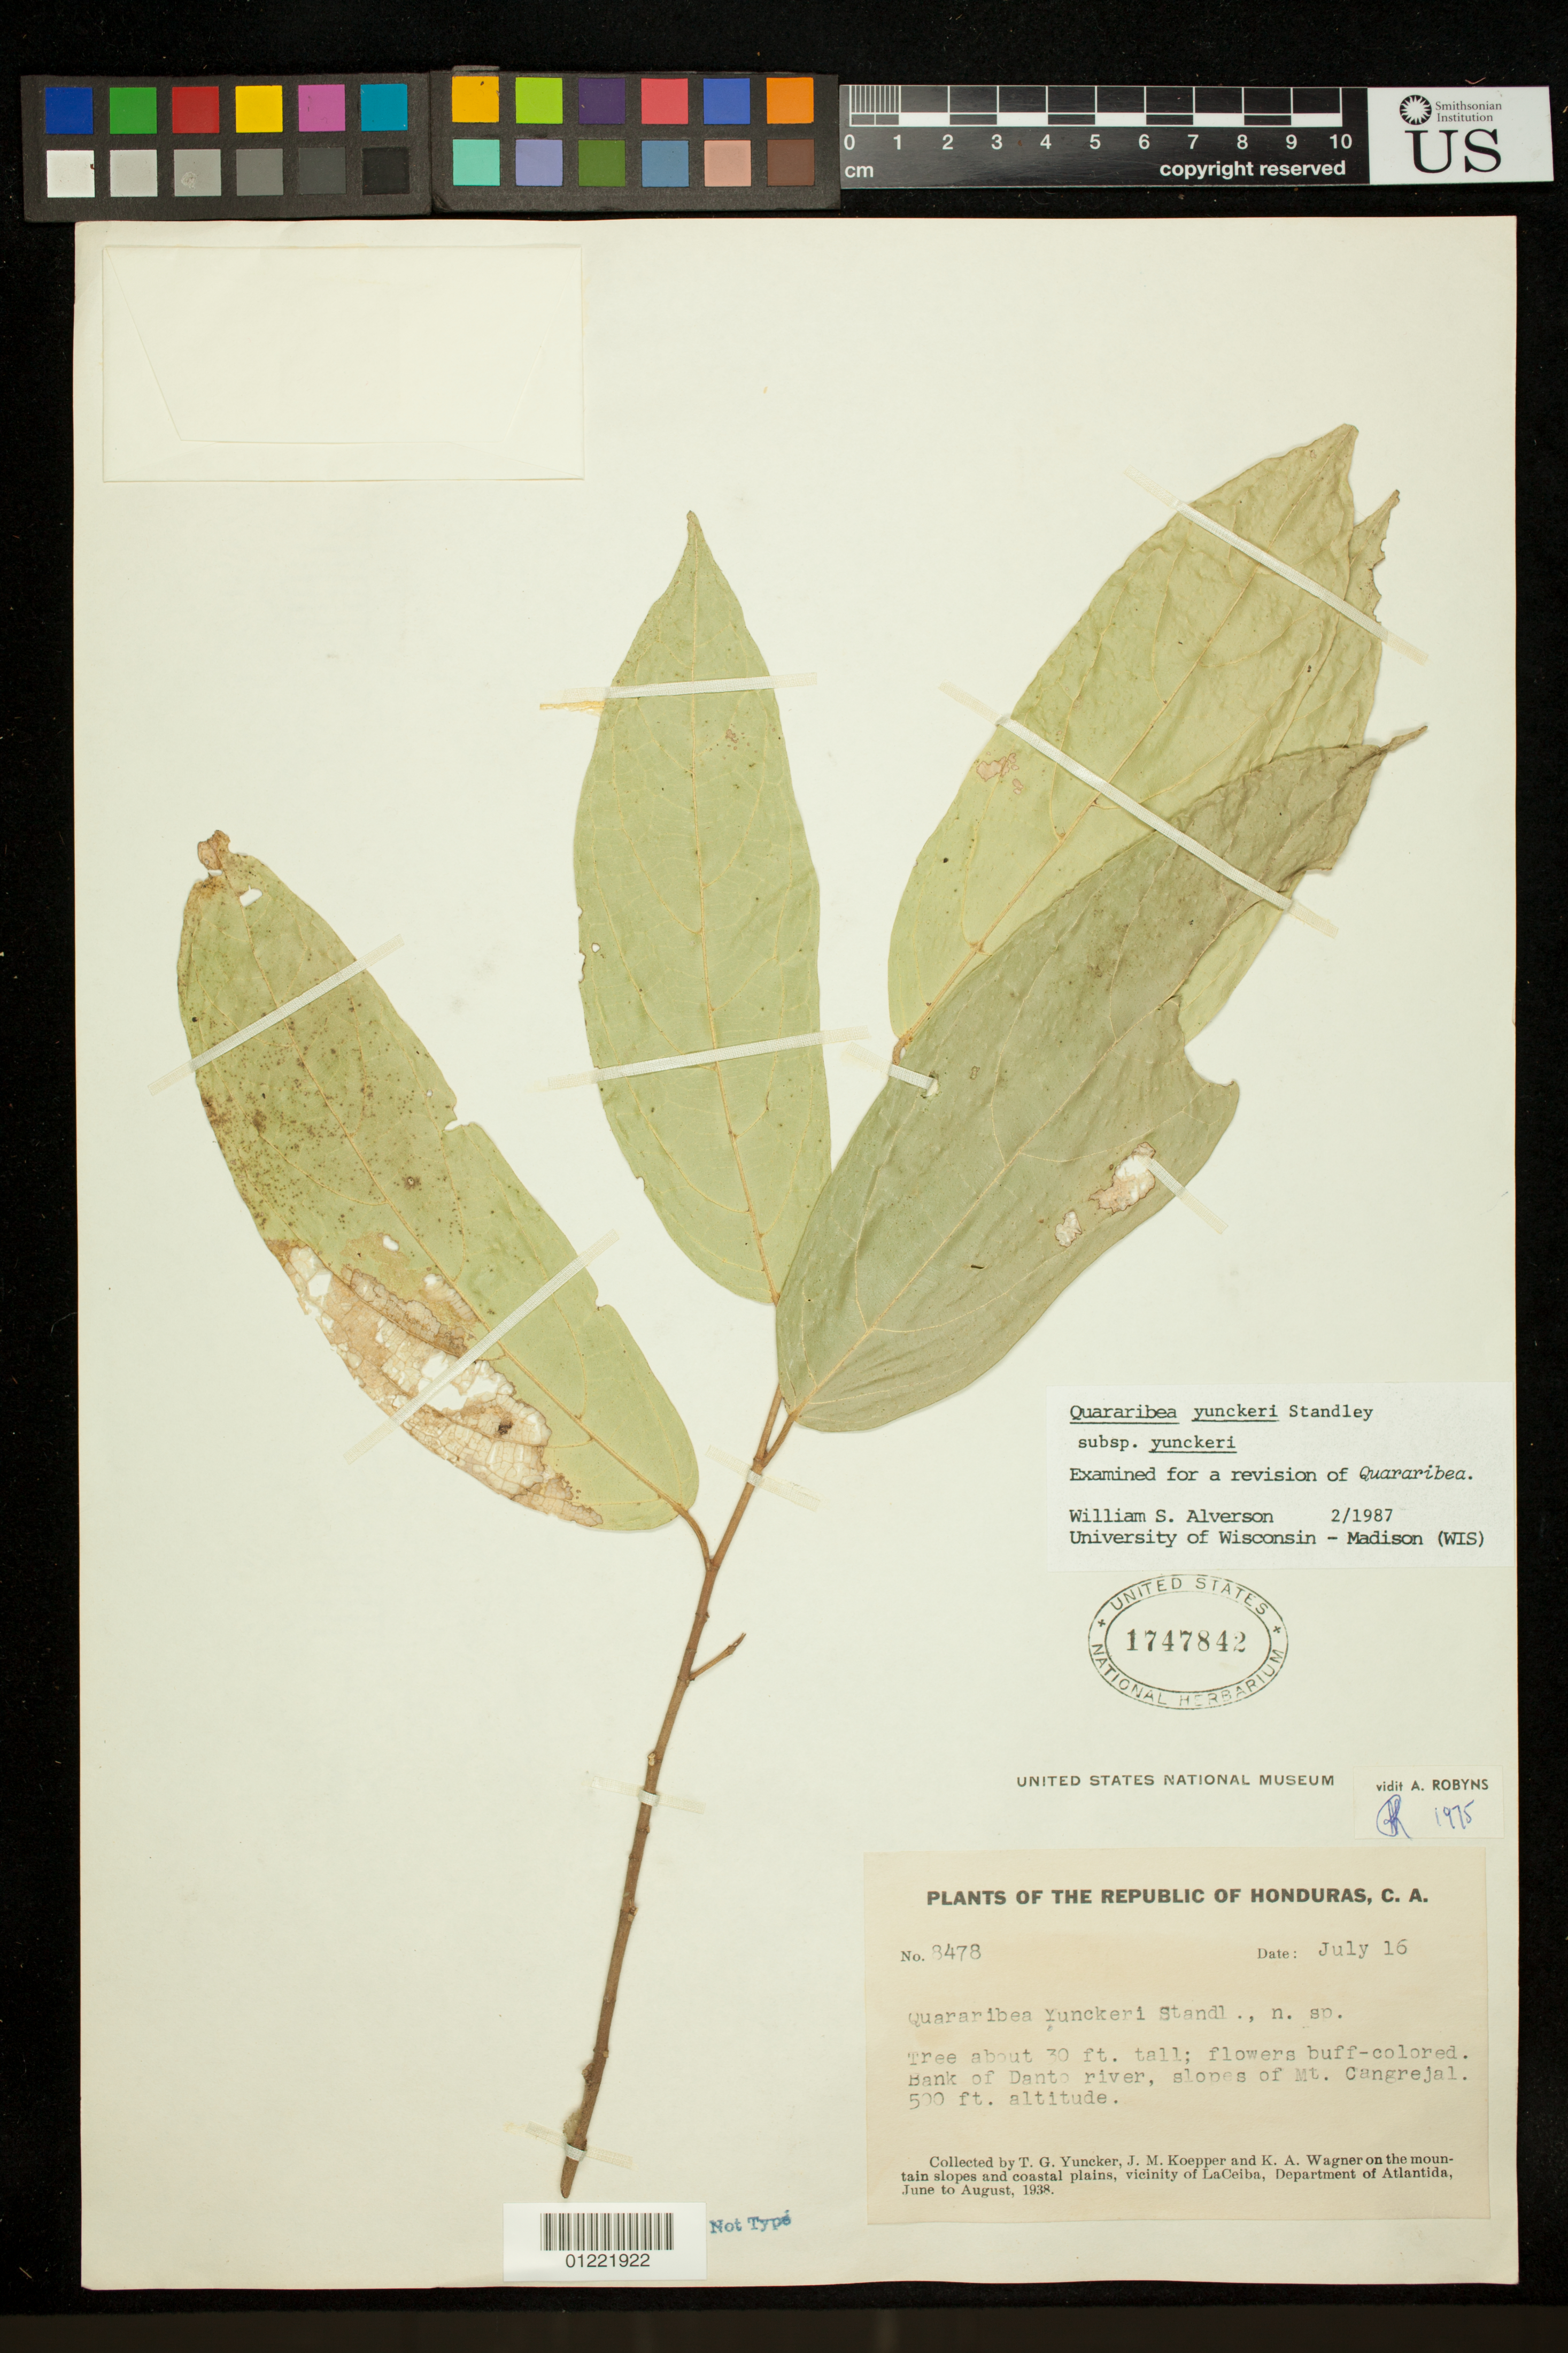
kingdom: Plantae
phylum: Tracheophyta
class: Magnoliopsida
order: Malvales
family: Malvaceae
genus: Quararibea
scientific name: Quararibea yunckeri subsp. yunckeri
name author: Standl.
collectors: T. G. Yuncker, J. M. Koepper & K. A. Wagner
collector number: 8478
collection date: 1938-06/1938-08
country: Honduras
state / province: Atlántida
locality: Bank of Danto river, slopes of Mt. Cangrejal. Mountain slopes and coastal plains, vicinity of LaCeiba.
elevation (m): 152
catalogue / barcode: US 1747842